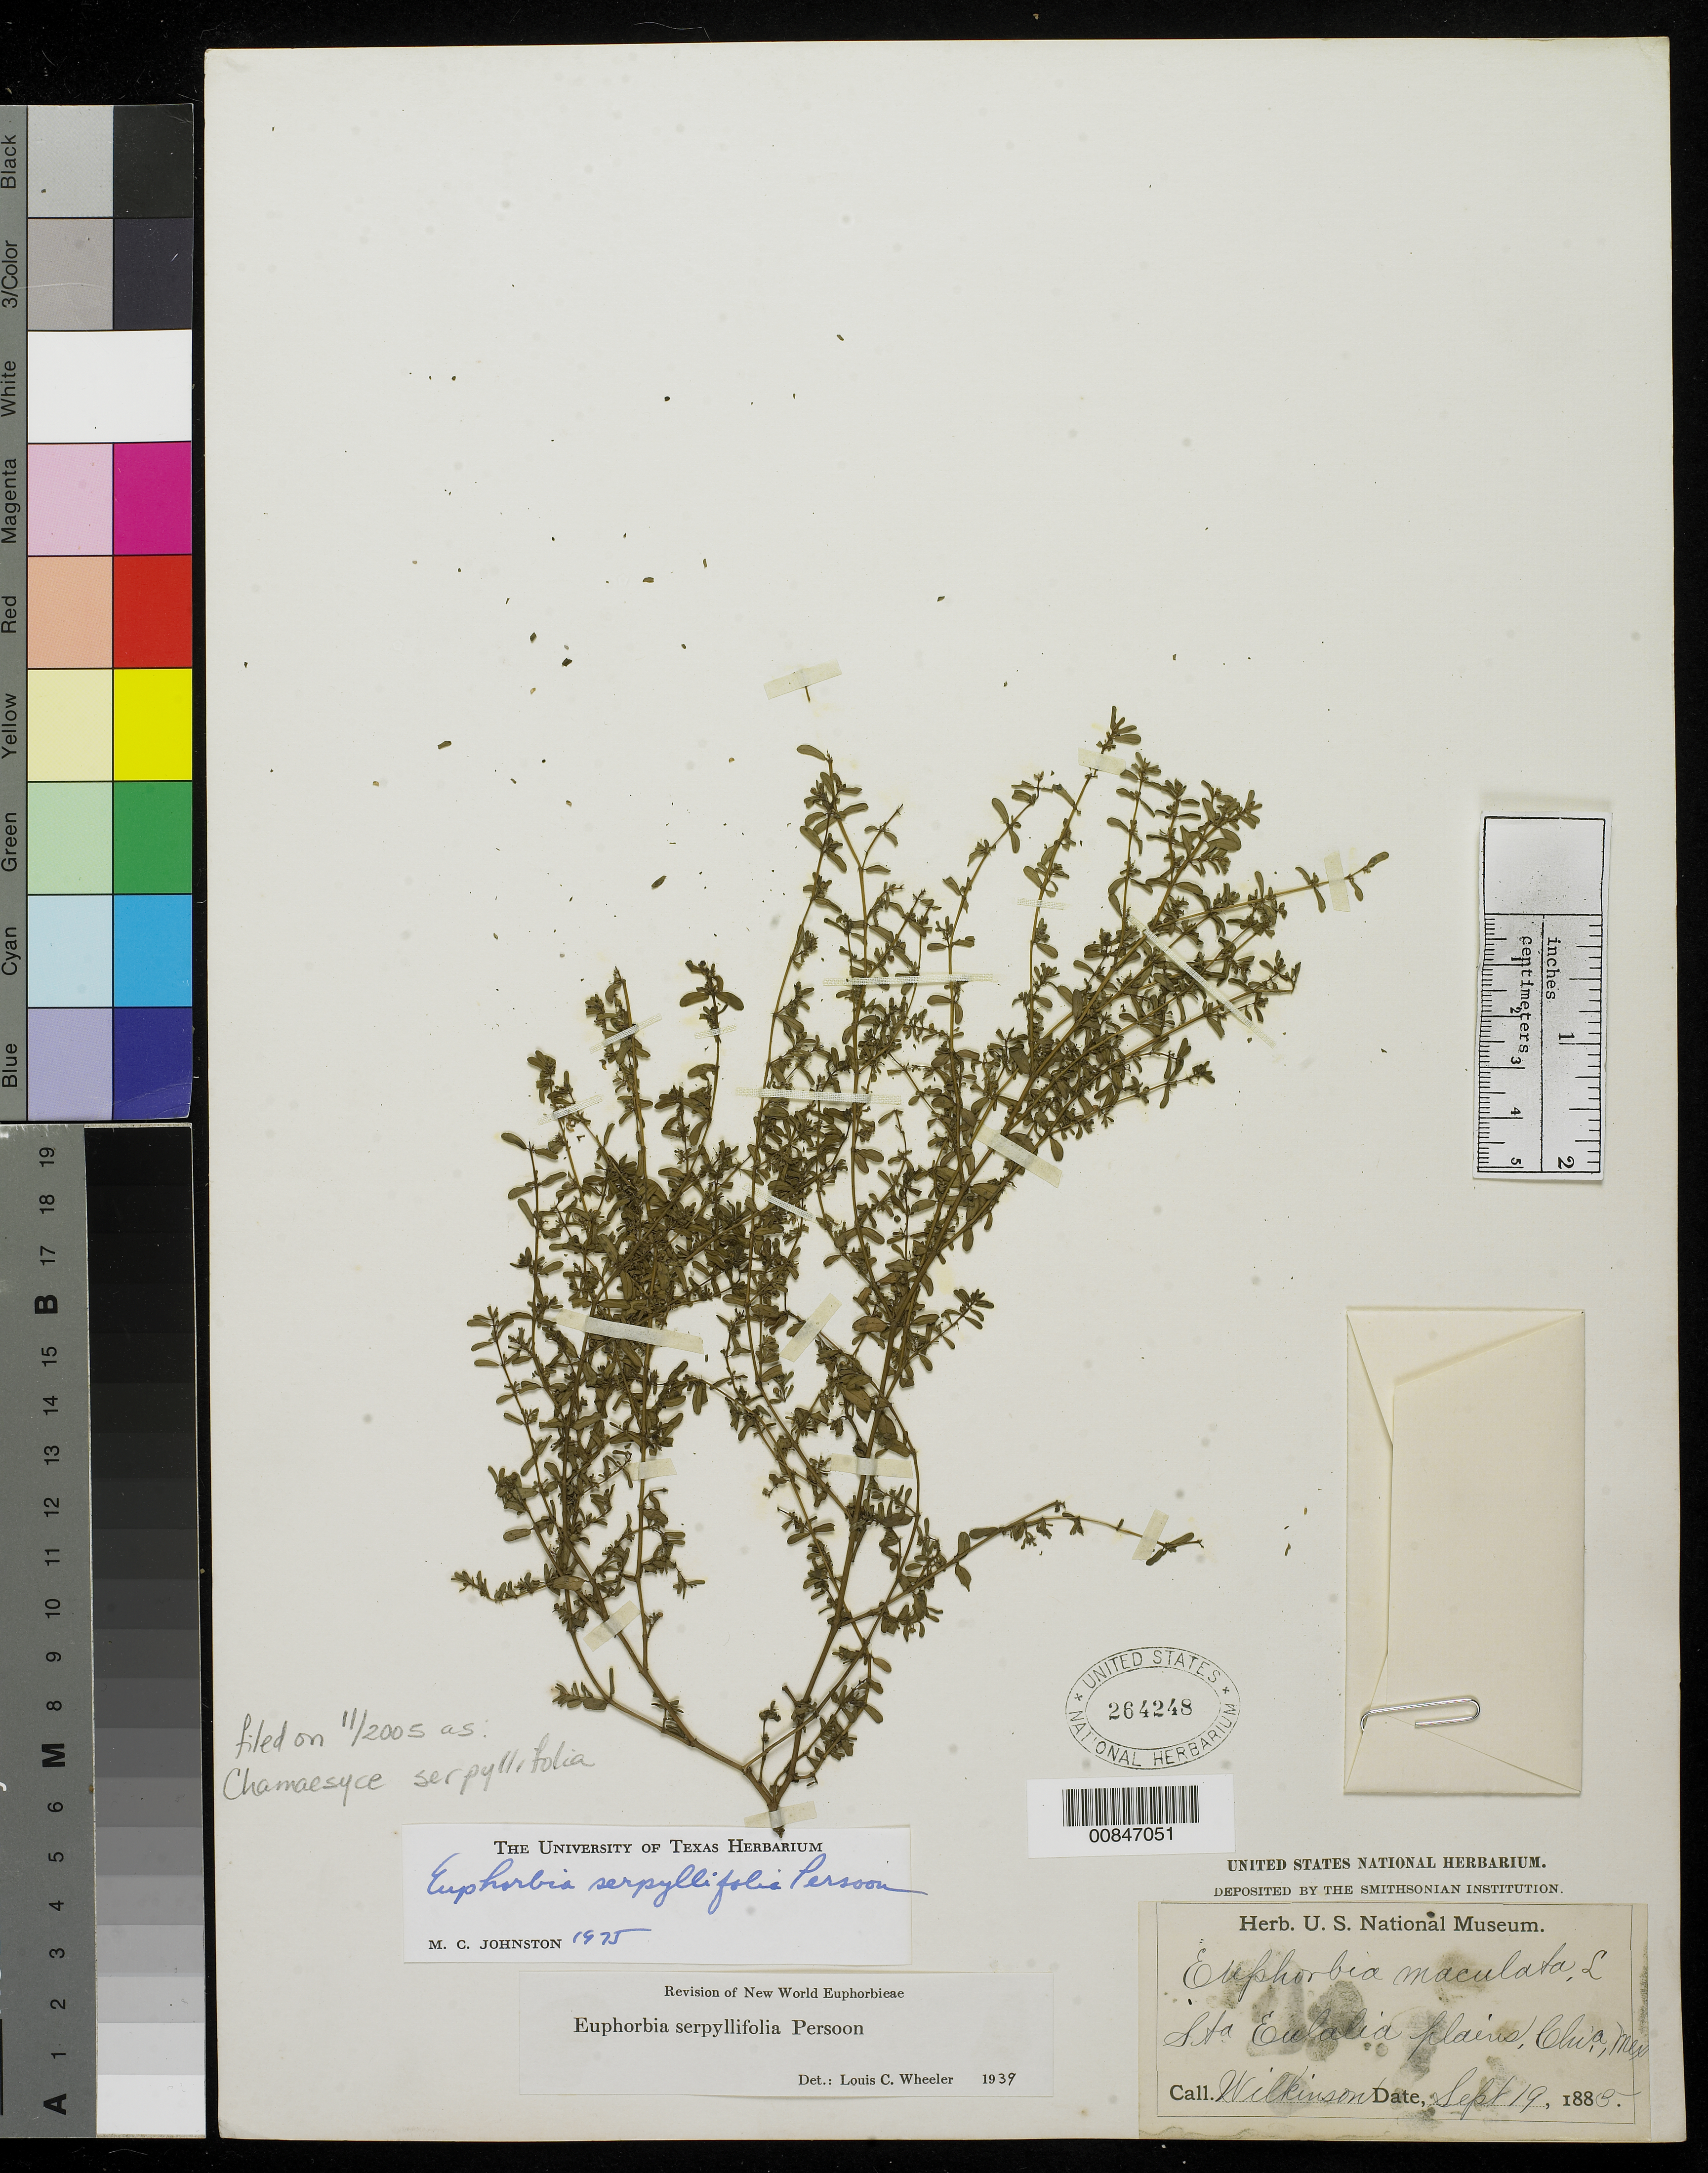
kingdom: Plantae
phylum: Tracheophyta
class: Magnoliopsida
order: Malpighiales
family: Euphorbiaceae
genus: Euphorbia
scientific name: Euphorbia serpillifolia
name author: Pers.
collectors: E. Wilkinson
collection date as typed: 19 Sep 1885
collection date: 1885-09-19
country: Mexico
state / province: Chihuahua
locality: Sta. Eulalia plains, Chihuahua.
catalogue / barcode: US 264248